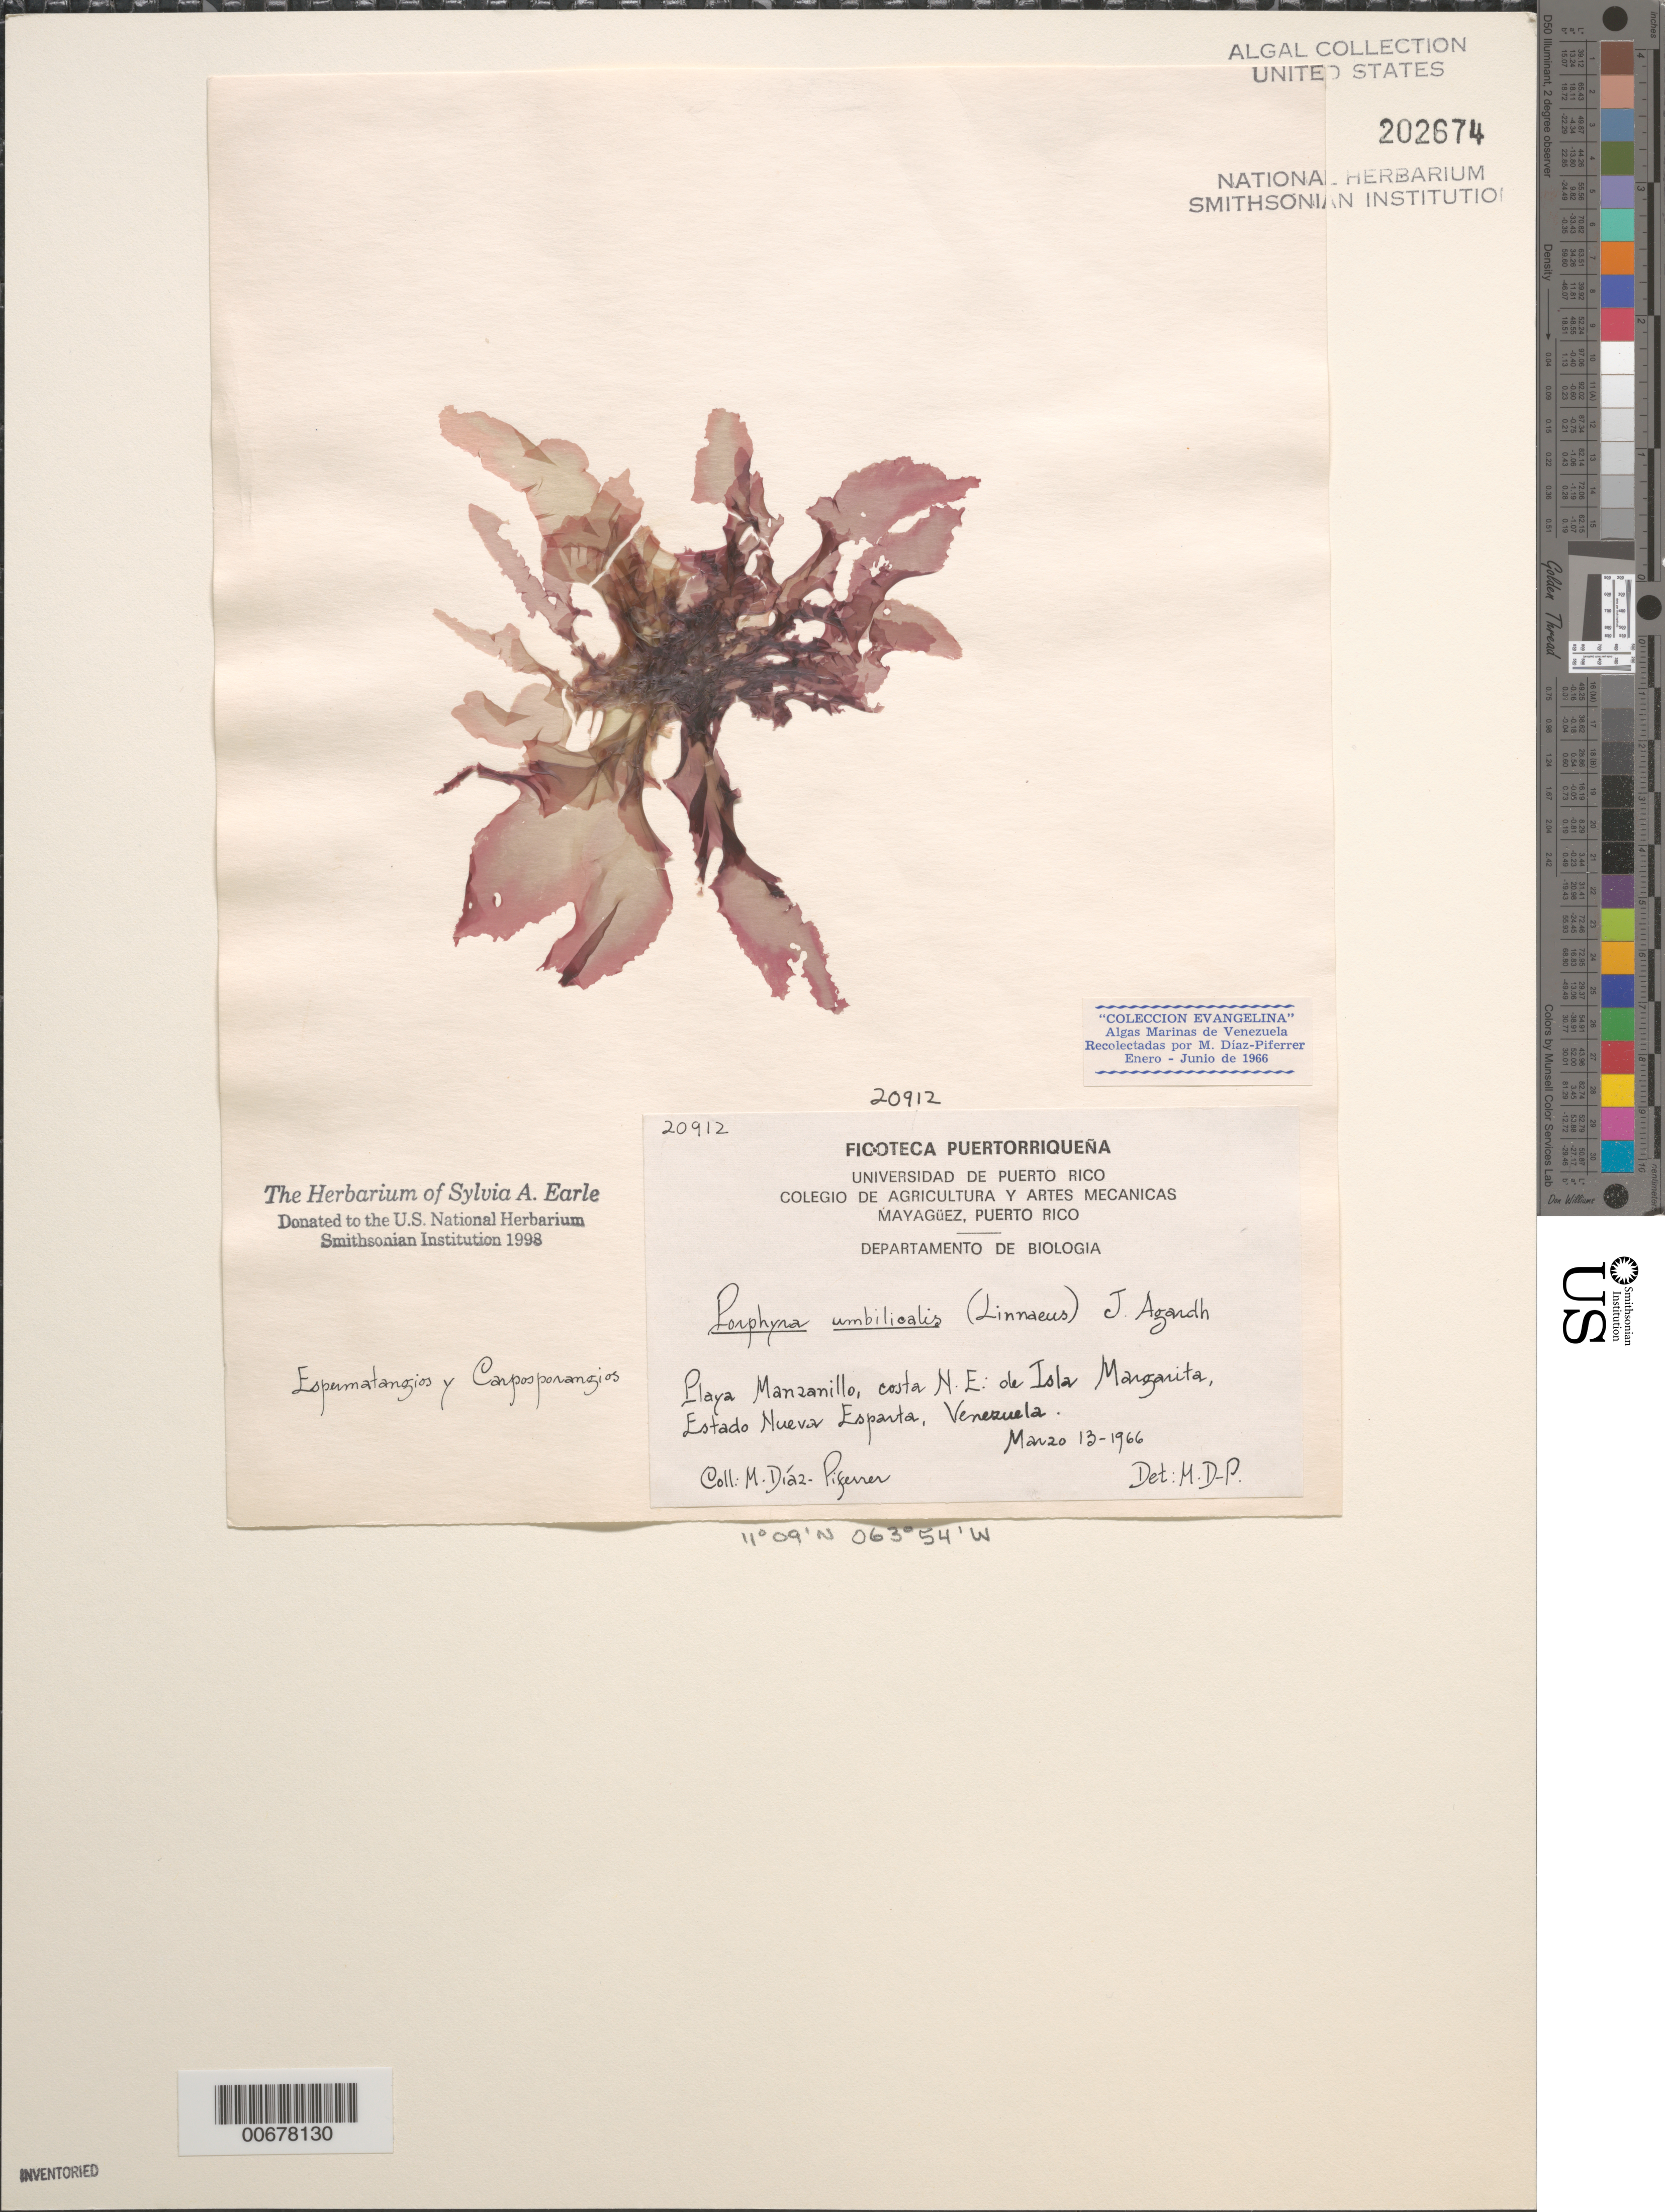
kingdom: Plantae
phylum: Rhodophyta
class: Bangiophyceae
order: Bangiales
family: Bangiaceae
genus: Porphyra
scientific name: Porphyra umbilicalis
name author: Kütz.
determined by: Diaz-Piferrer, M.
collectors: M. Diaz-Piferrer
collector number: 20912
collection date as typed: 13 Mar 1966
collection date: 1966-03-13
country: Venezuela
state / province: Nueva Esparta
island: Margarita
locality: Playa Manzanillo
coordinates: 11 09' N, 63 54' W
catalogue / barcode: US 202674